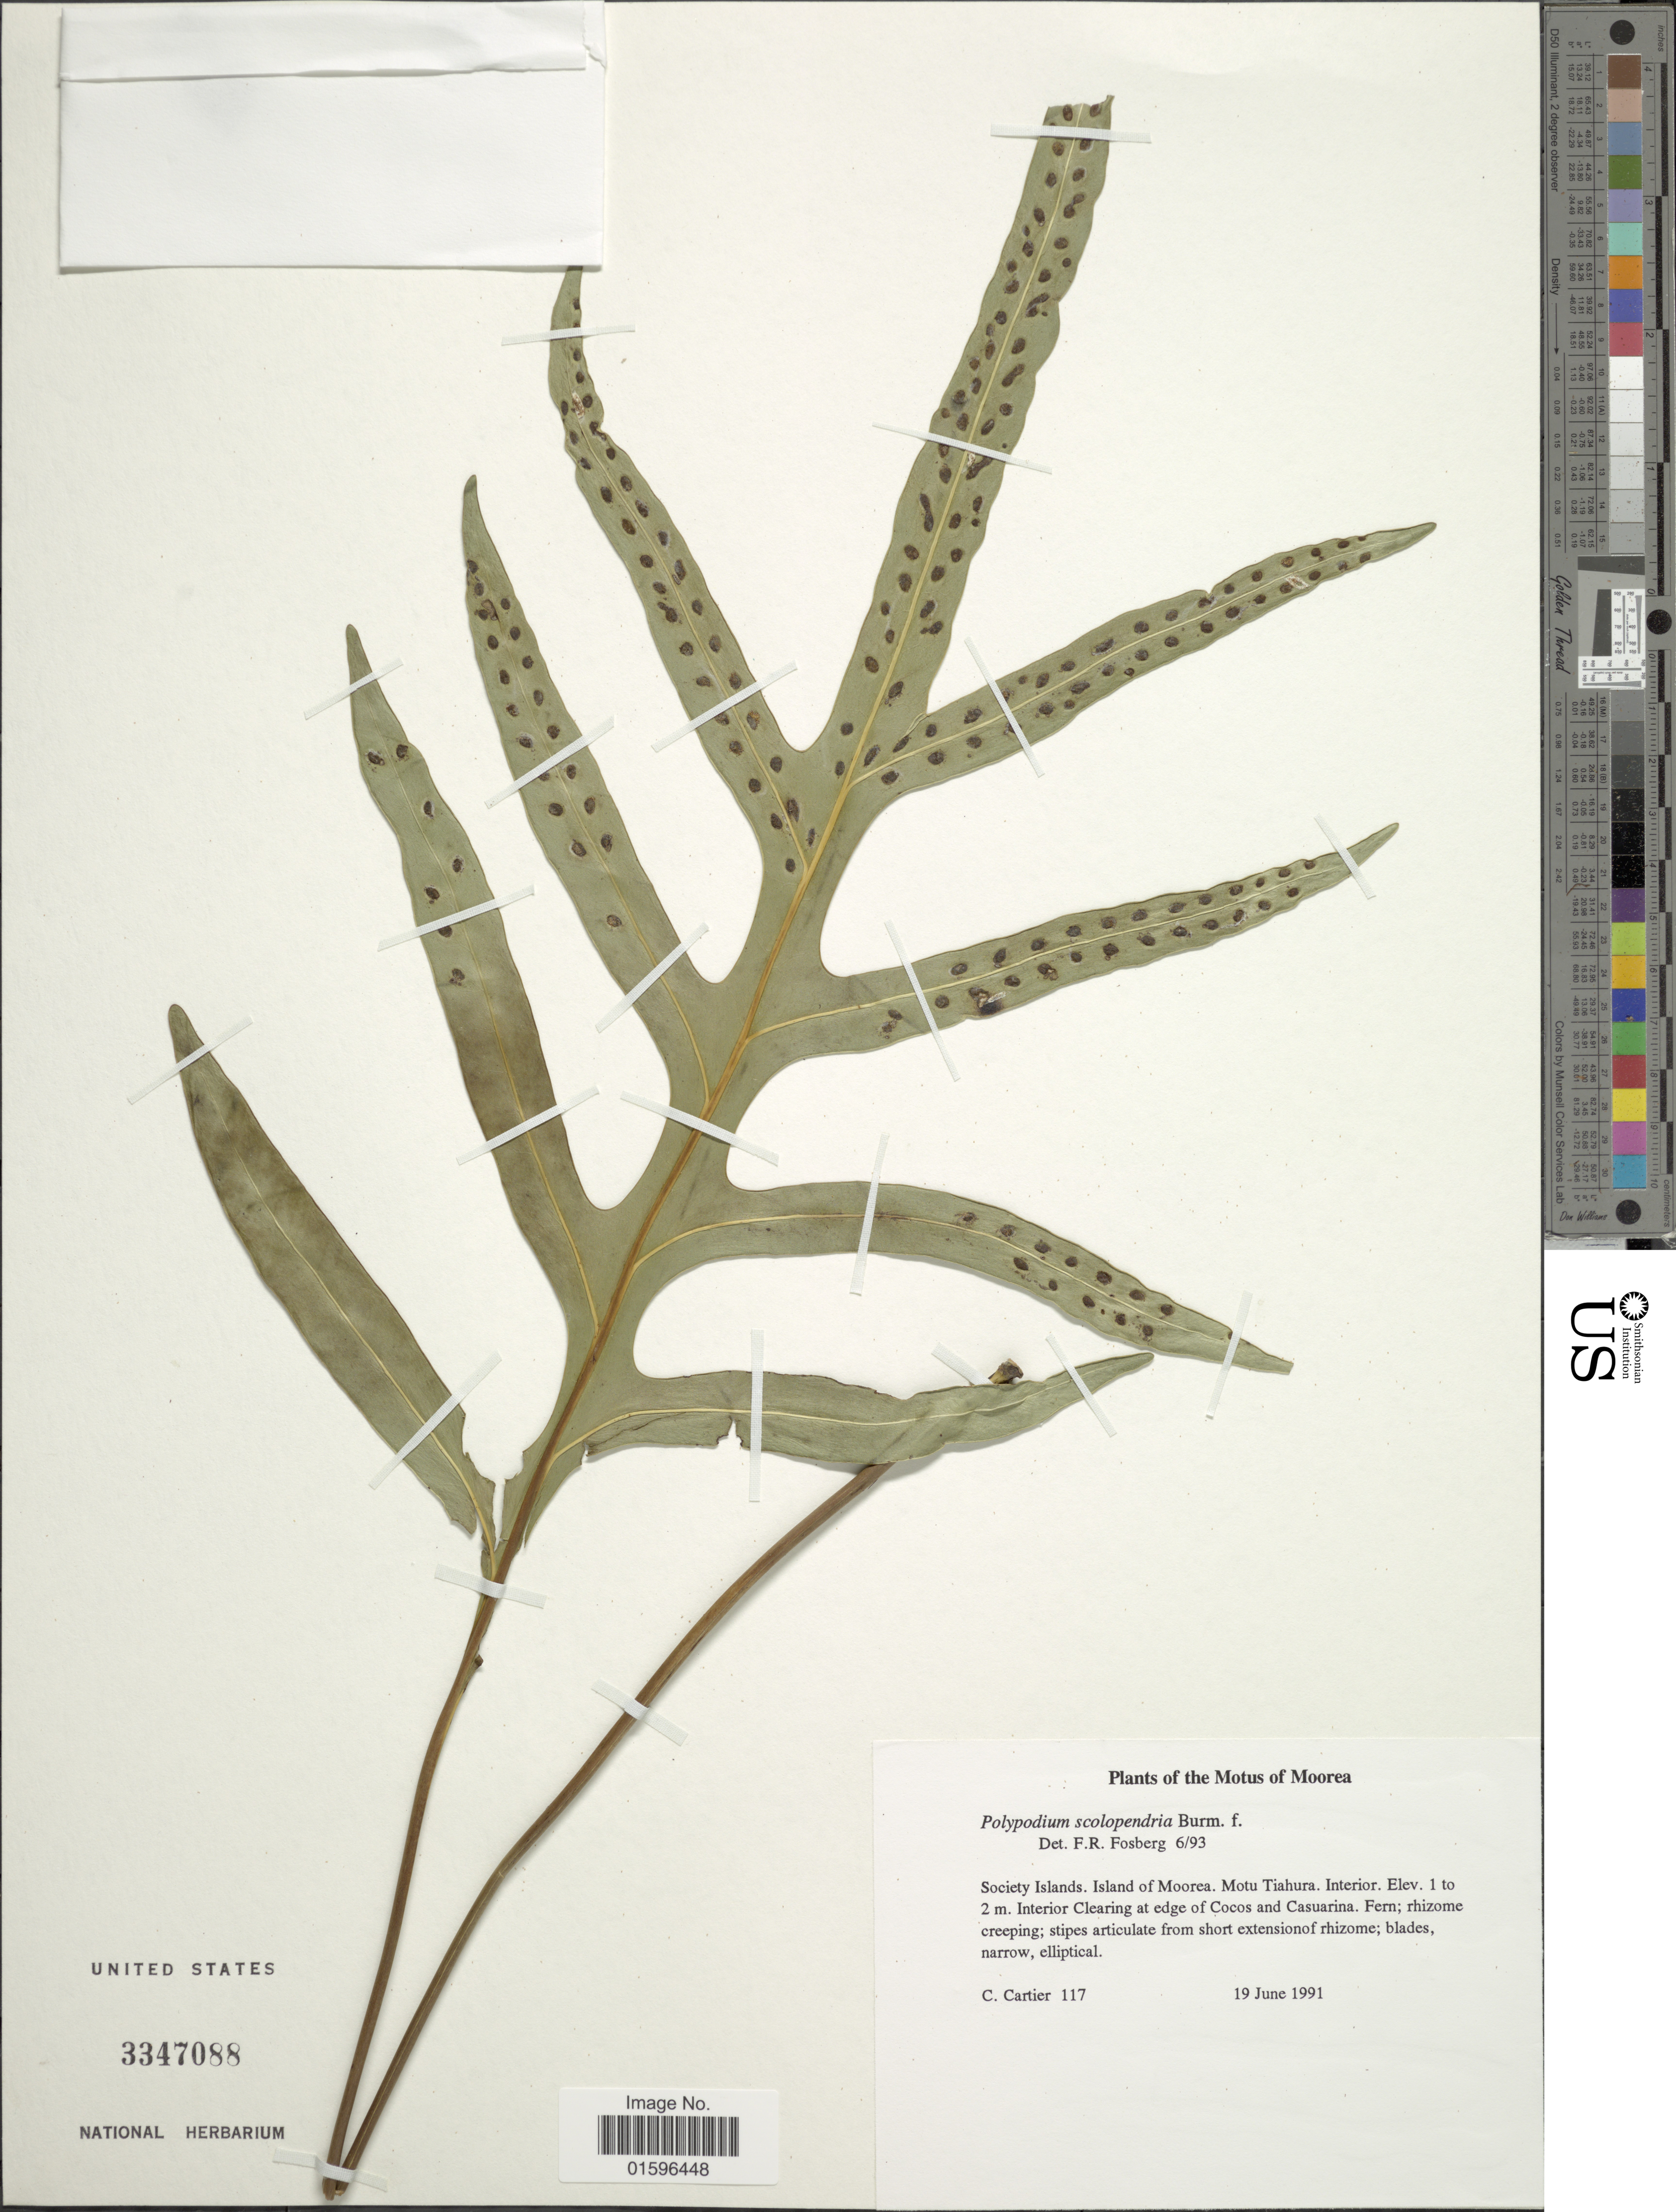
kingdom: Plantae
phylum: Tracheophyta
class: Polypodiopsida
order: Polypodiales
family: Polypodiaceae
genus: Polypodium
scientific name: Polypodium scolopendria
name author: Burm. f.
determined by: Fosberg, F. R.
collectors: C. Cartier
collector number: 117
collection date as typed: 19 Jun 1991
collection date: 1991-06-19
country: French Polynesia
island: Moorea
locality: Interior, Tiahura [Society Is.]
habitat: Interior Clearing at edge of Cocos and Casuarina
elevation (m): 1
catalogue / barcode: US 3347088